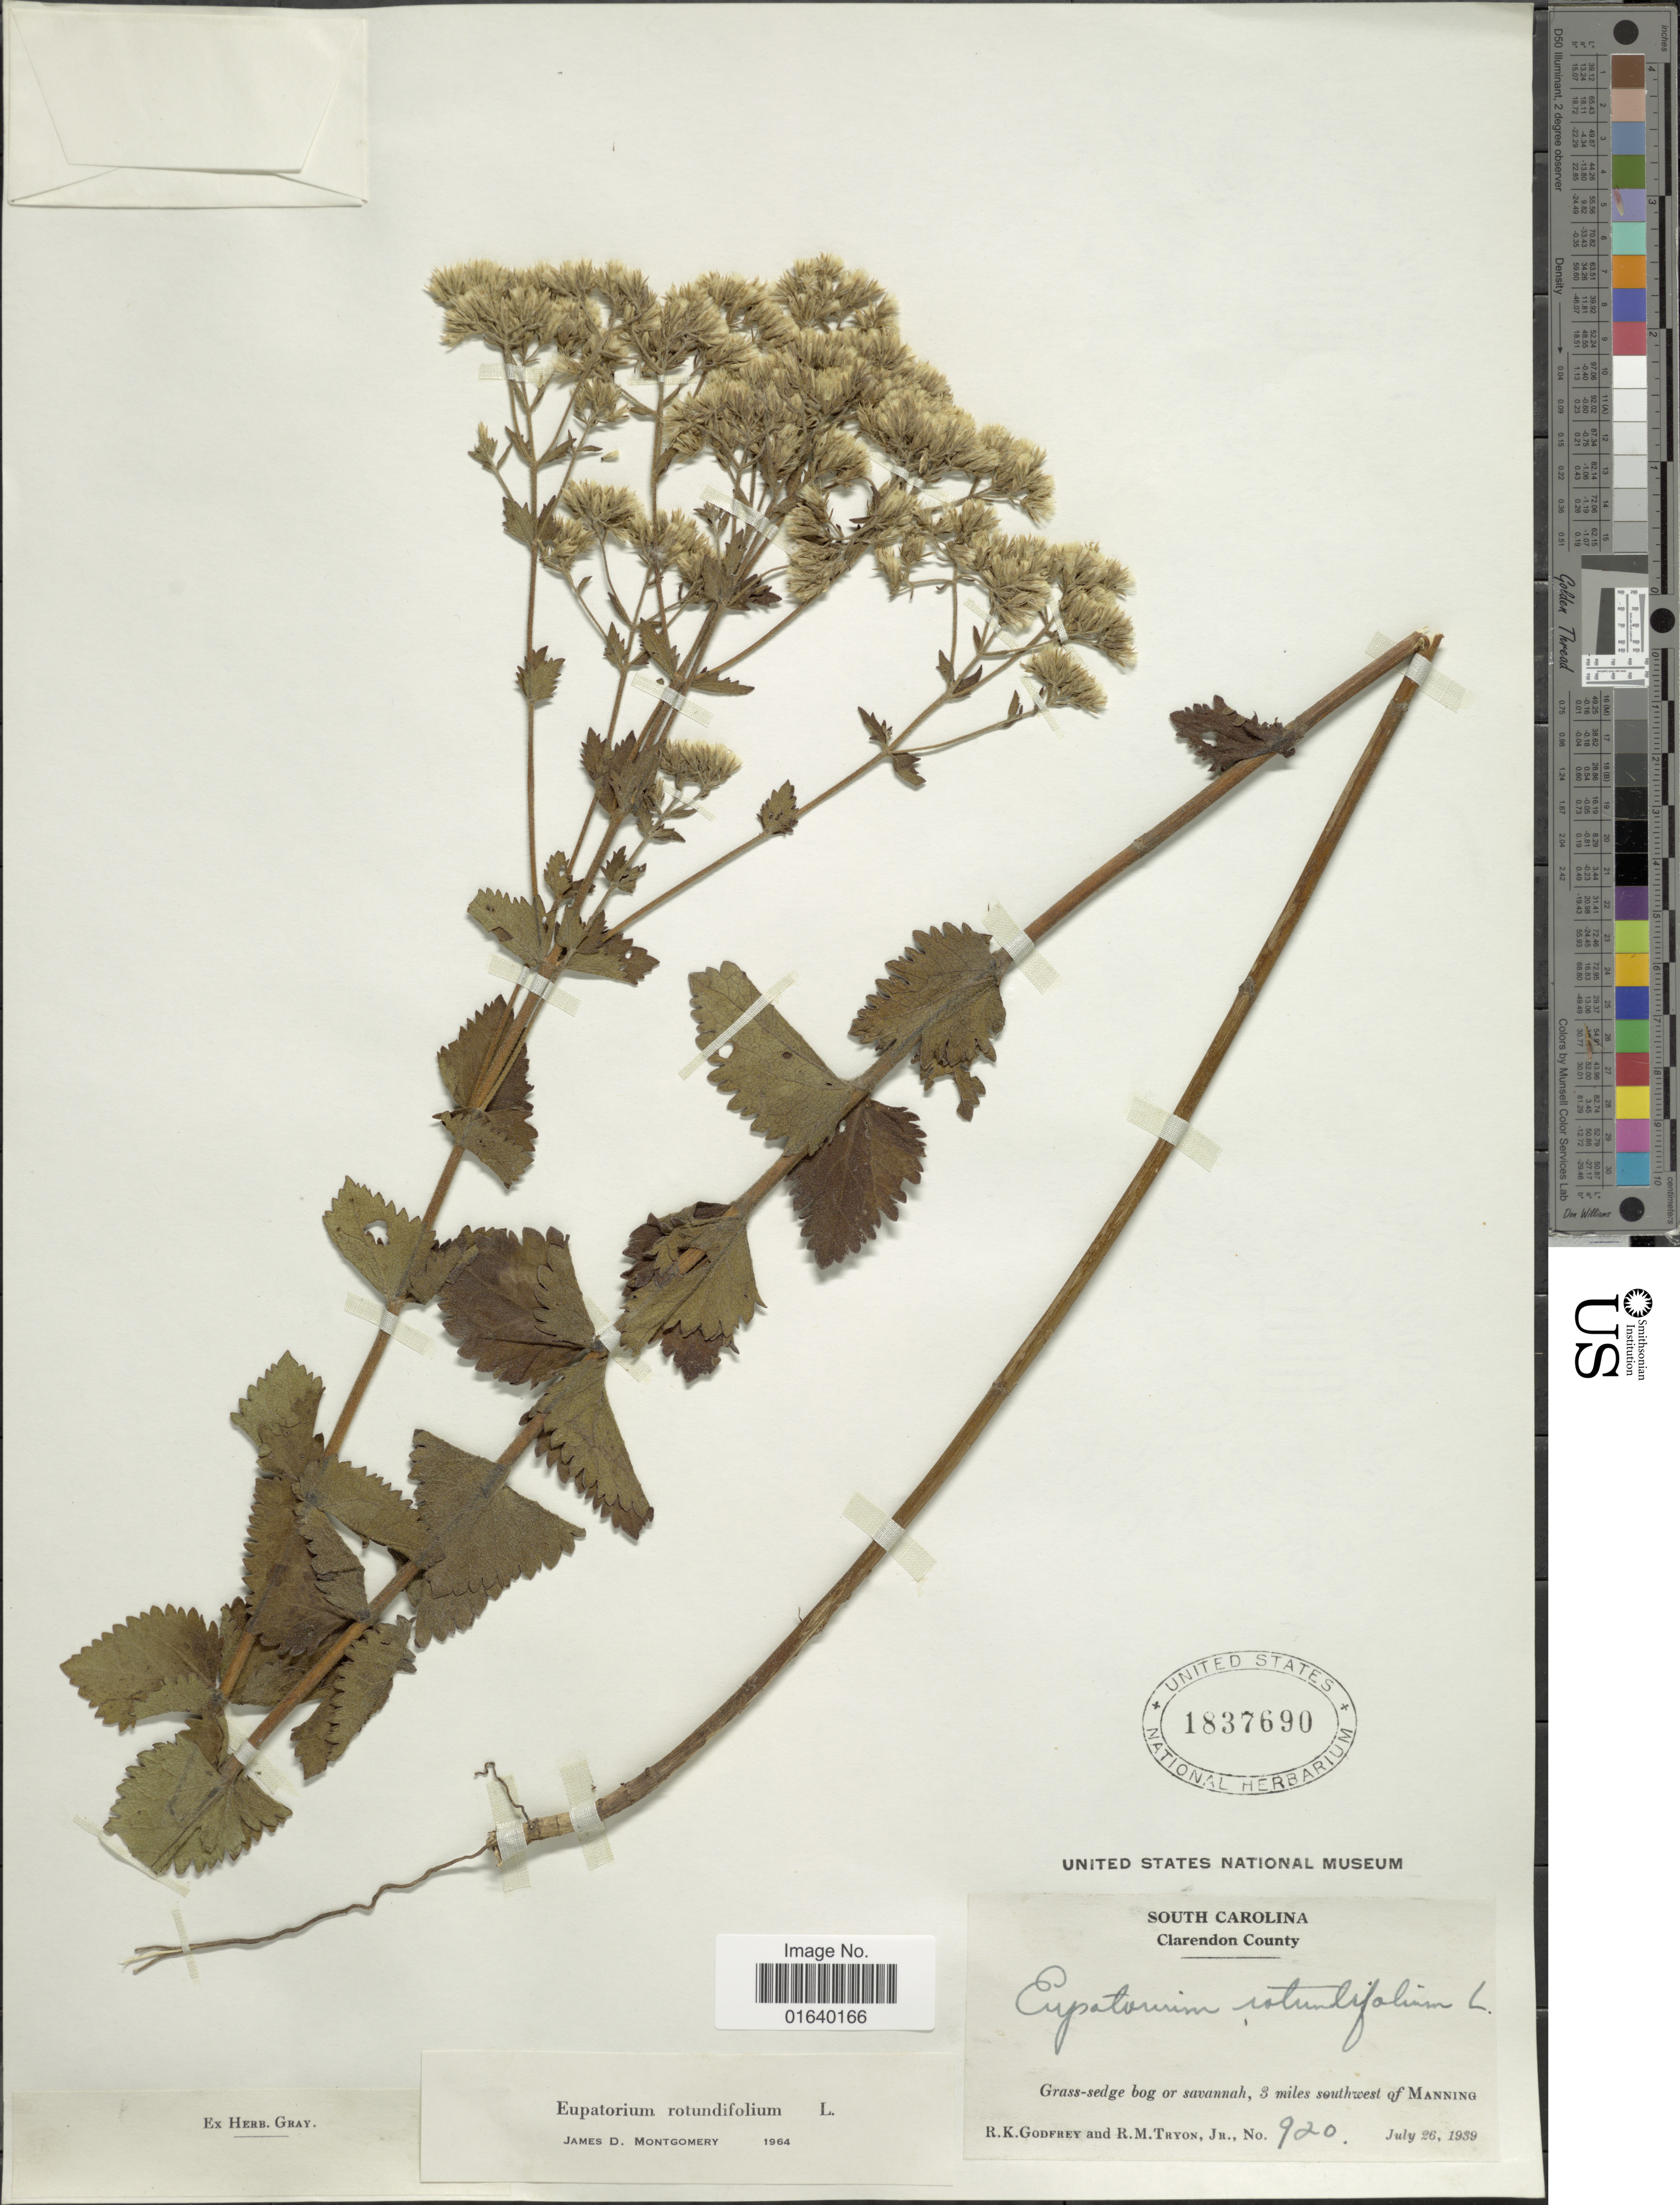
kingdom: Plantae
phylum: Tracheophyta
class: Magnoliopsida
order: Asterales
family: Asteraceae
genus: Eupatorium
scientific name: Eupatorium rotundifolium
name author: L.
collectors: R. K. Godfrey & R. M. Tryon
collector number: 920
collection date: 1939-07-26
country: United States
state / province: South Carolina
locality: Clarendon County, Grass-sedge bog or savannah, 3 miles southwest of Manning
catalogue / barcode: US 1837690